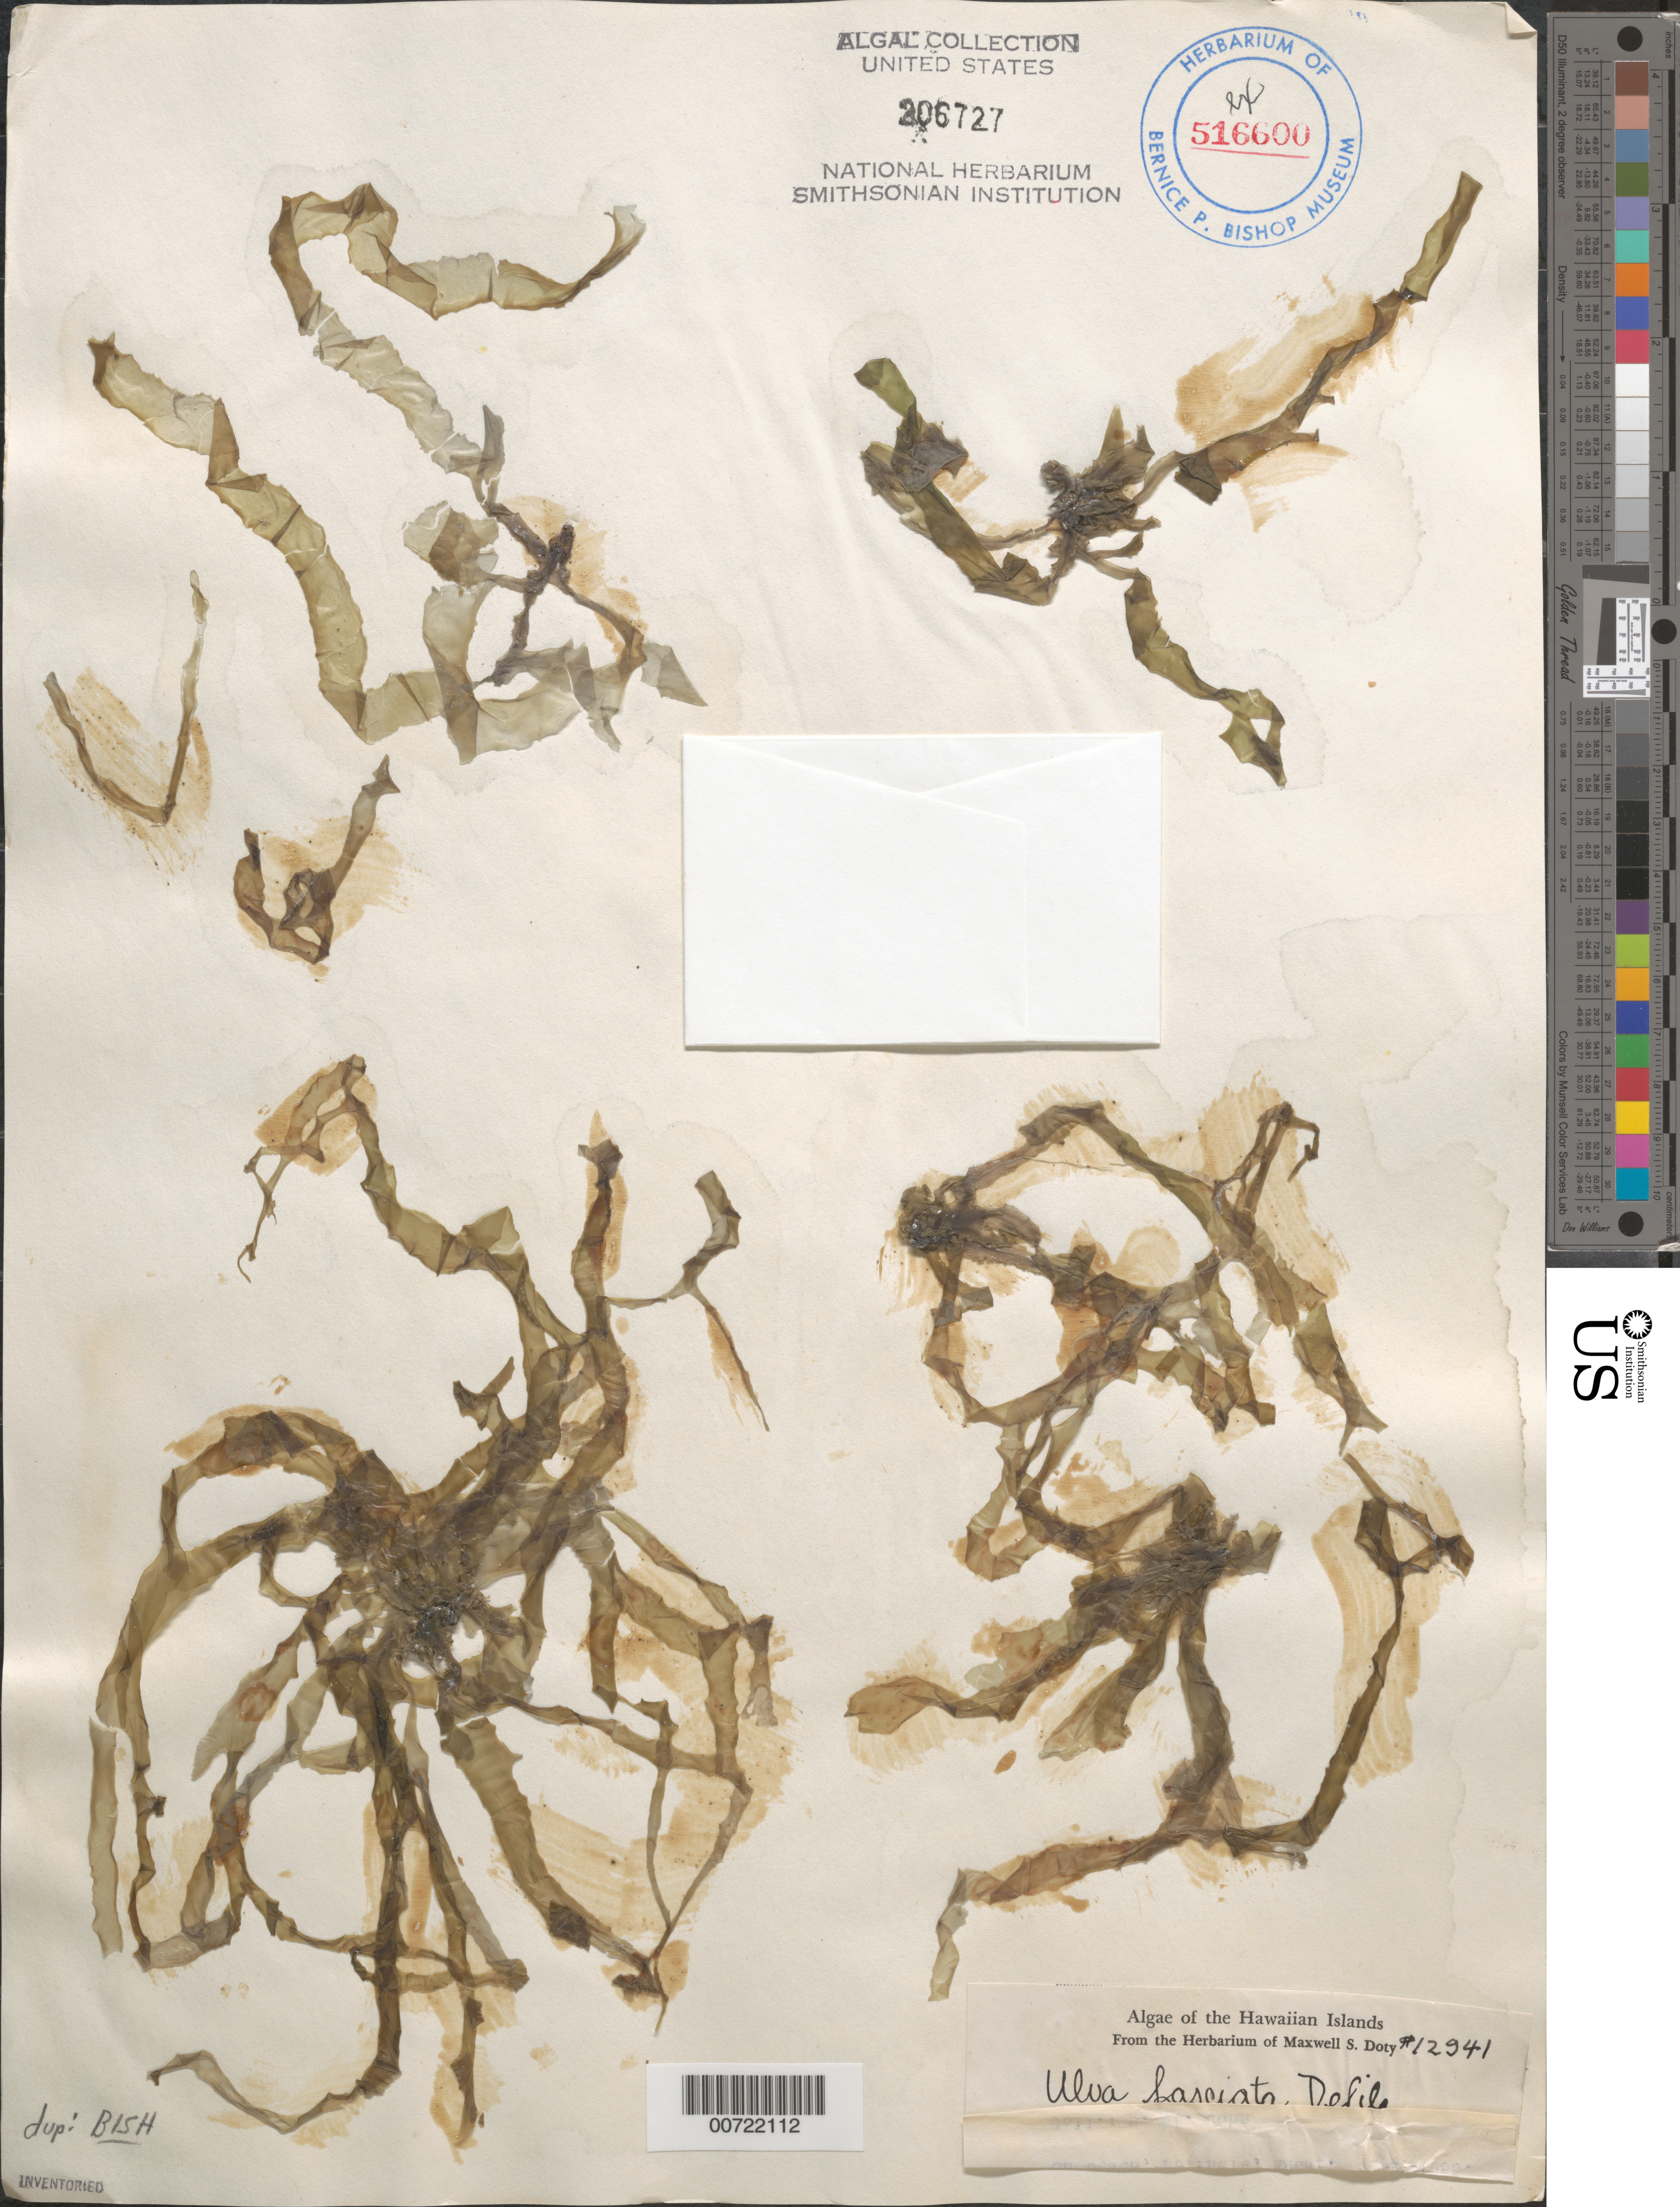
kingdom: Plantae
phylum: Chlorophyta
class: Ulvophyceae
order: Ulvales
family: Ulvaceae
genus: Ulva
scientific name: Ulva fasciata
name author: Delile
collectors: H. St. John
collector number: MSD 12941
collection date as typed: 21 Jun 1955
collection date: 1955-06-21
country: United States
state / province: Hawaii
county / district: Kauai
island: Kaua'i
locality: Polihale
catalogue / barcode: US 206727